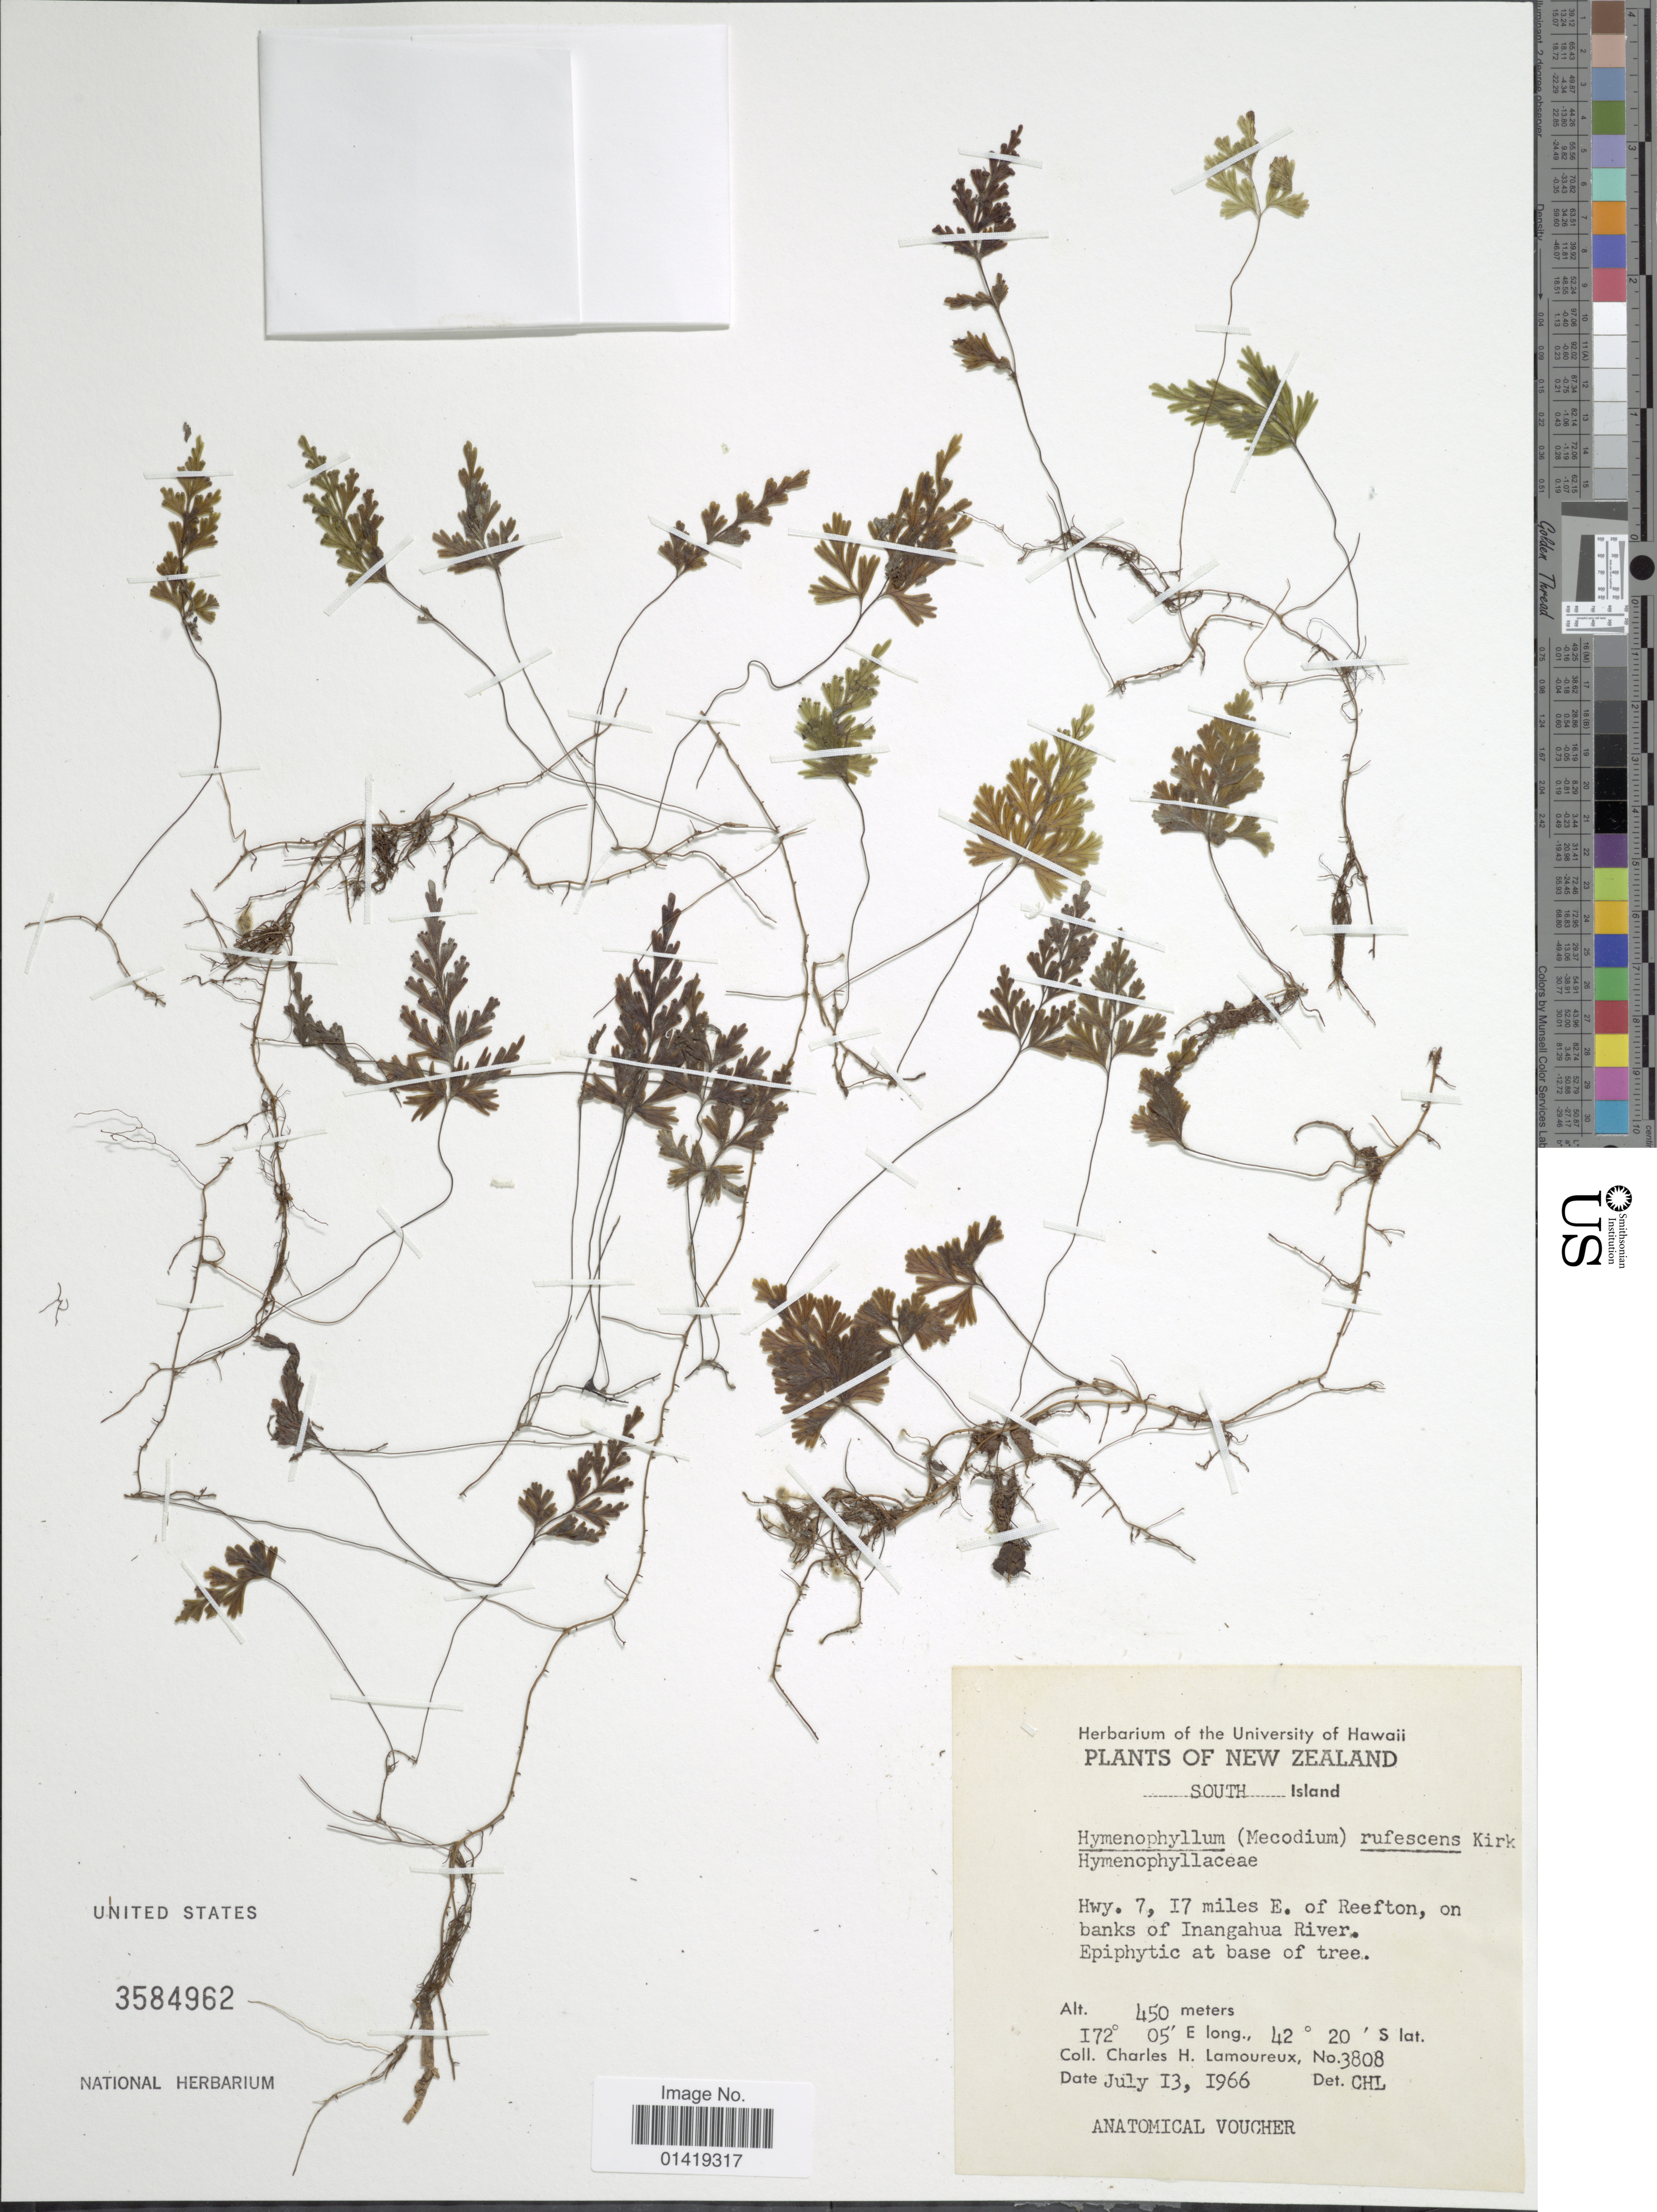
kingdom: Plantae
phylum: Tracheophyta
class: Polypodiopsida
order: Hymenophyllales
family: Hymenophyllaceae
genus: Hymenophyllum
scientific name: Hymenophyllum rufescens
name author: Kirk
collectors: C. H. Lamoureux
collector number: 3808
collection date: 1966-07-13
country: New Zealand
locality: South Island Hwy 7,17 miles E of Reefton on banks of Inangahua river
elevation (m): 450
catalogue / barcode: US 3584962